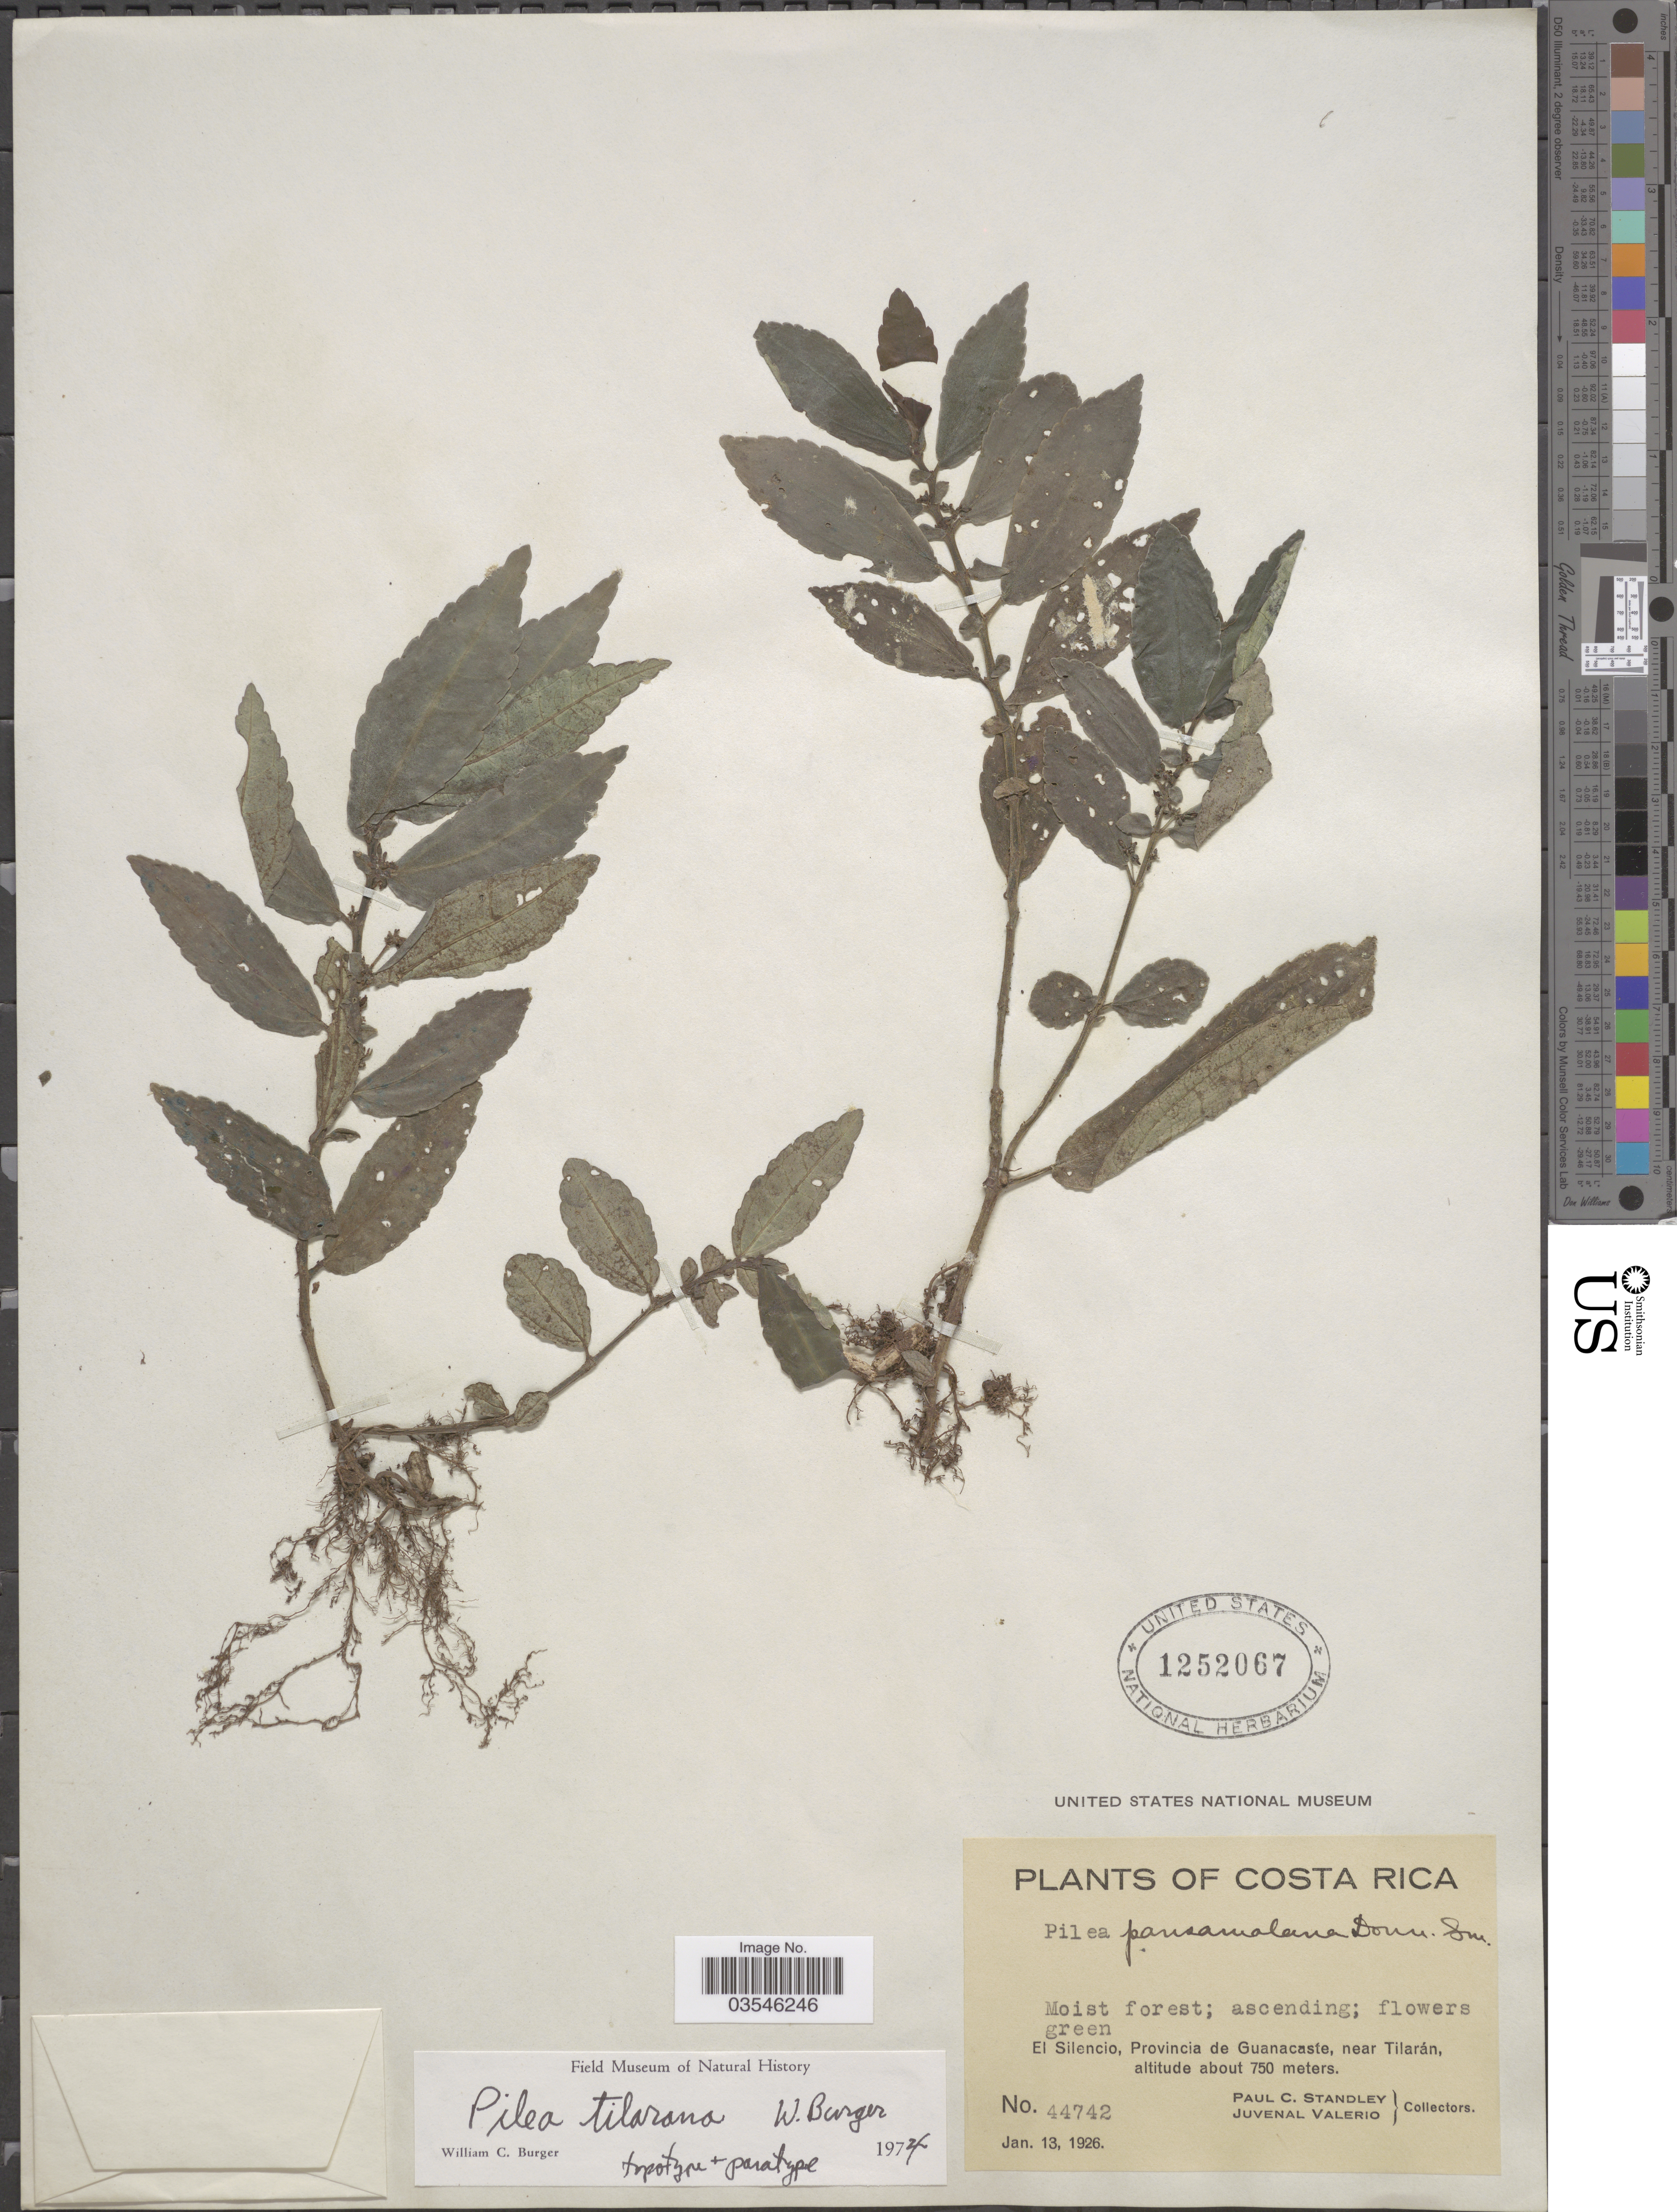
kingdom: Plantae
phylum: Tracheophyta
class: Magnoliopsida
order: Rosales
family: Urticaceae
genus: Pilea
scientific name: Pilea tilarana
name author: W.C. Burger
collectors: P. C. Standley & J. Valerio R.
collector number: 44742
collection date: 1926-01-13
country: Costa Rica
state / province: Guanacaste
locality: El Silencio, Provincia de Guanacaste, near Tilarán.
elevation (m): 750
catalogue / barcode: US 1252067